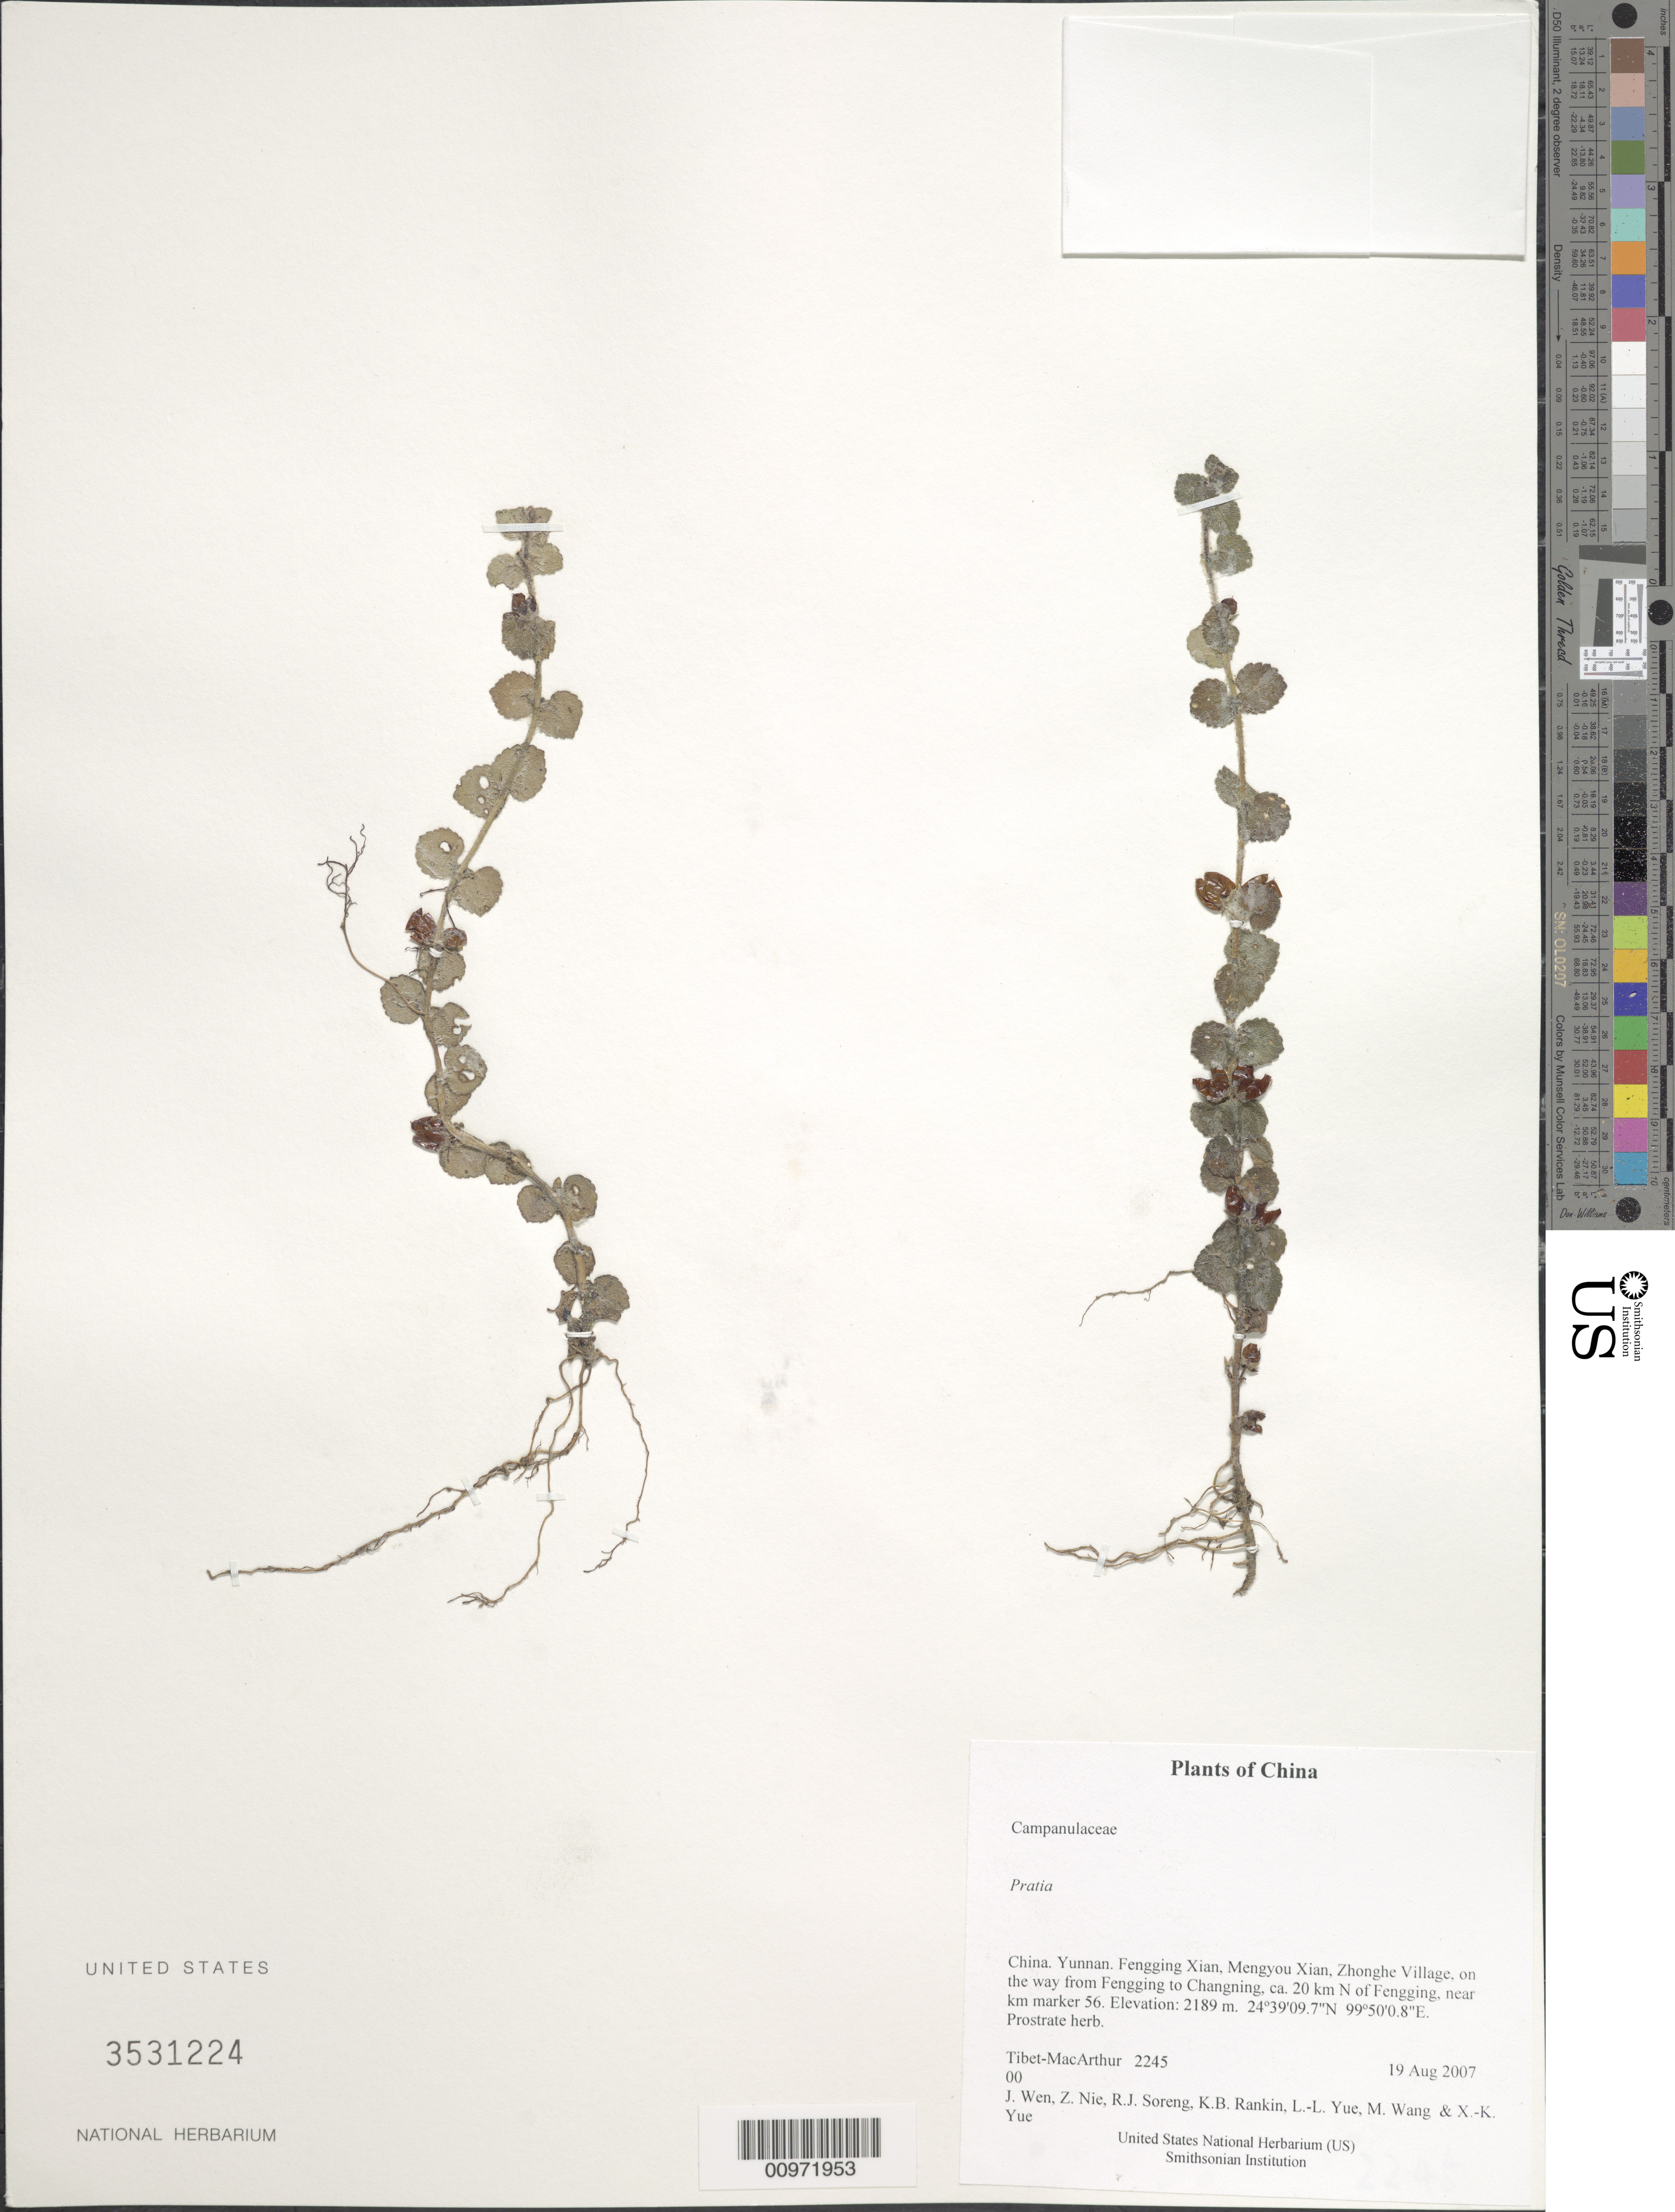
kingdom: Plantae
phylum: Tracheophyta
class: Magnoliopsida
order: Asterales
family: Campanulaceae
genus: Pratia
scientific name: Pratia sp.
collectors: Tibet-MacArthur, J. Wen, Z. Nie, R. J. Soreng, K. Rankin, L. Yue, M. Wang & X. Yue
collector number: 2245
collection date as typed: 19 Aug 2007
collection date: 2007-08-19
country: China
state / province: Yunnan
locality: Fengging Xian, Mengyou Xian, Zhonghe Village, on the way from Fengging to Changning, ca. 20 km N of Fengging, near km marker 56.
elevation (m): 2189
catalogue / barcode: US 3531224